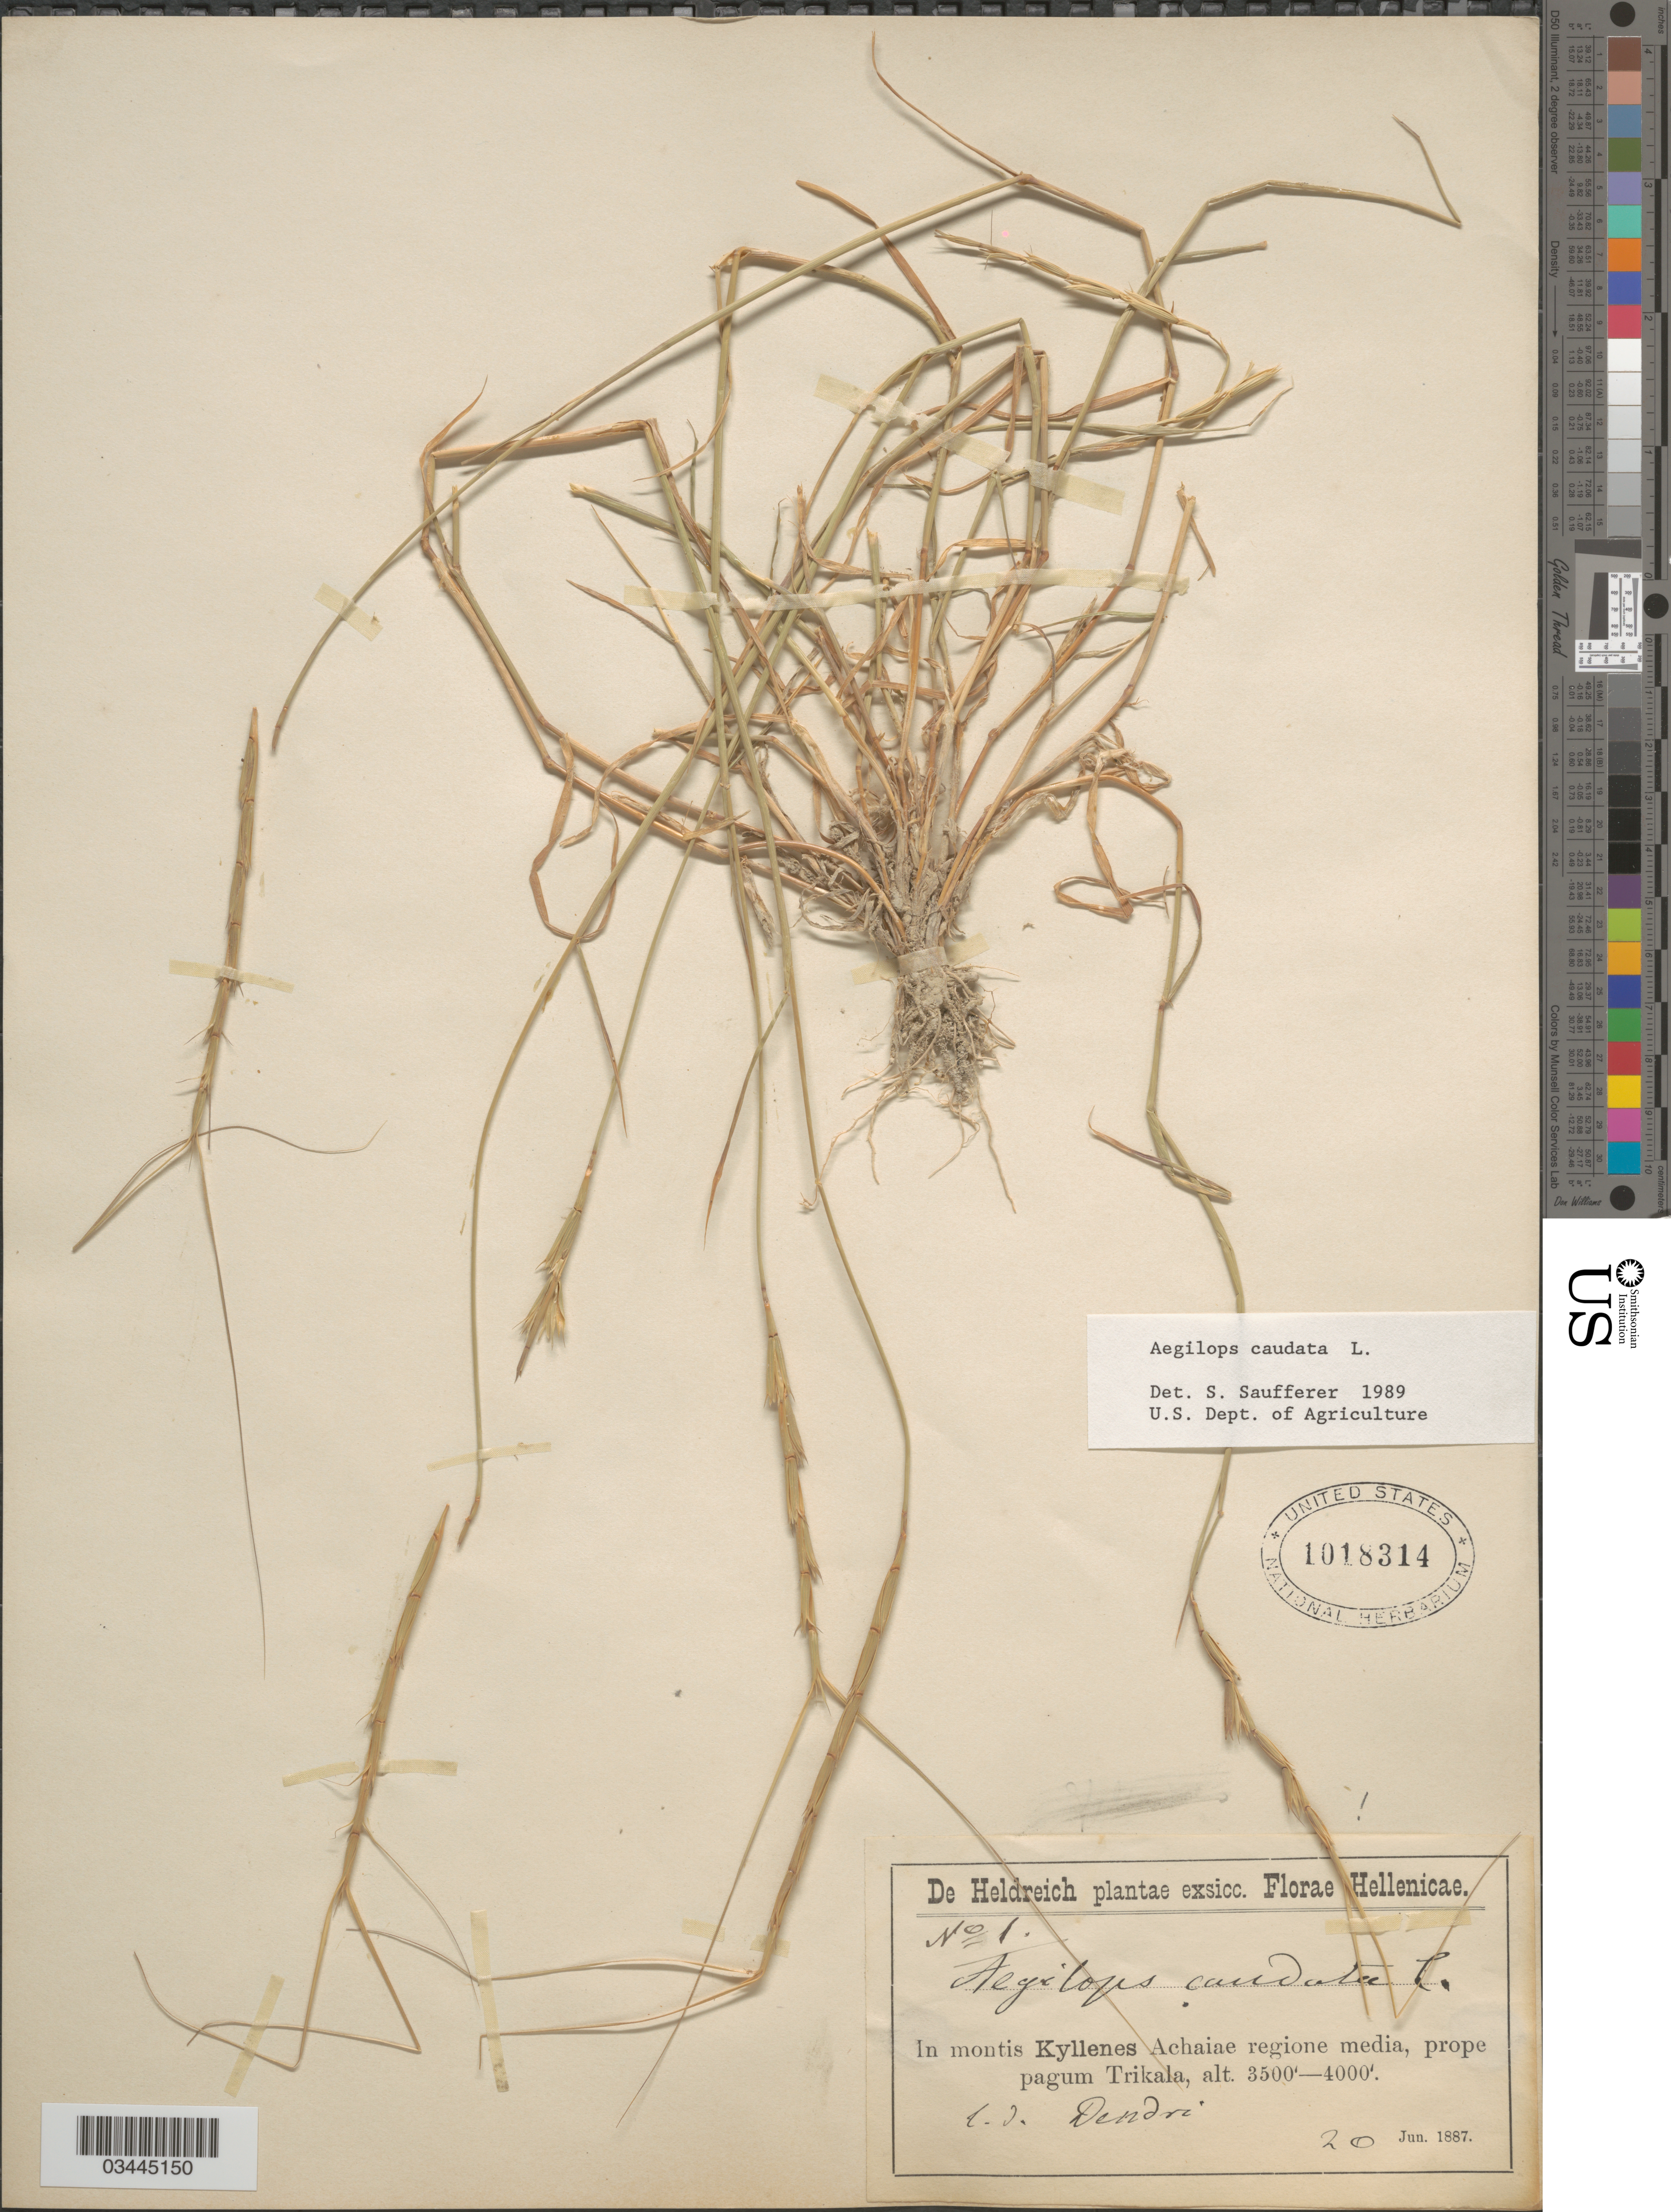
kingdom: Plantae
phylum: Tracheophyta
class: Liliopsida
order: Poales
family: Poaceae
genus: Aegilops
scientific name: Aegilops caudata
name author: L.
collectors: -. De Heldreich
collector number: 1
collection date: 1887-06-20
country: Greece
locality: In montis Kyllenes Achaiae regione media, prope pagum Trikala.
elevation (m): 1067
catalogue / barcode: US 1018314